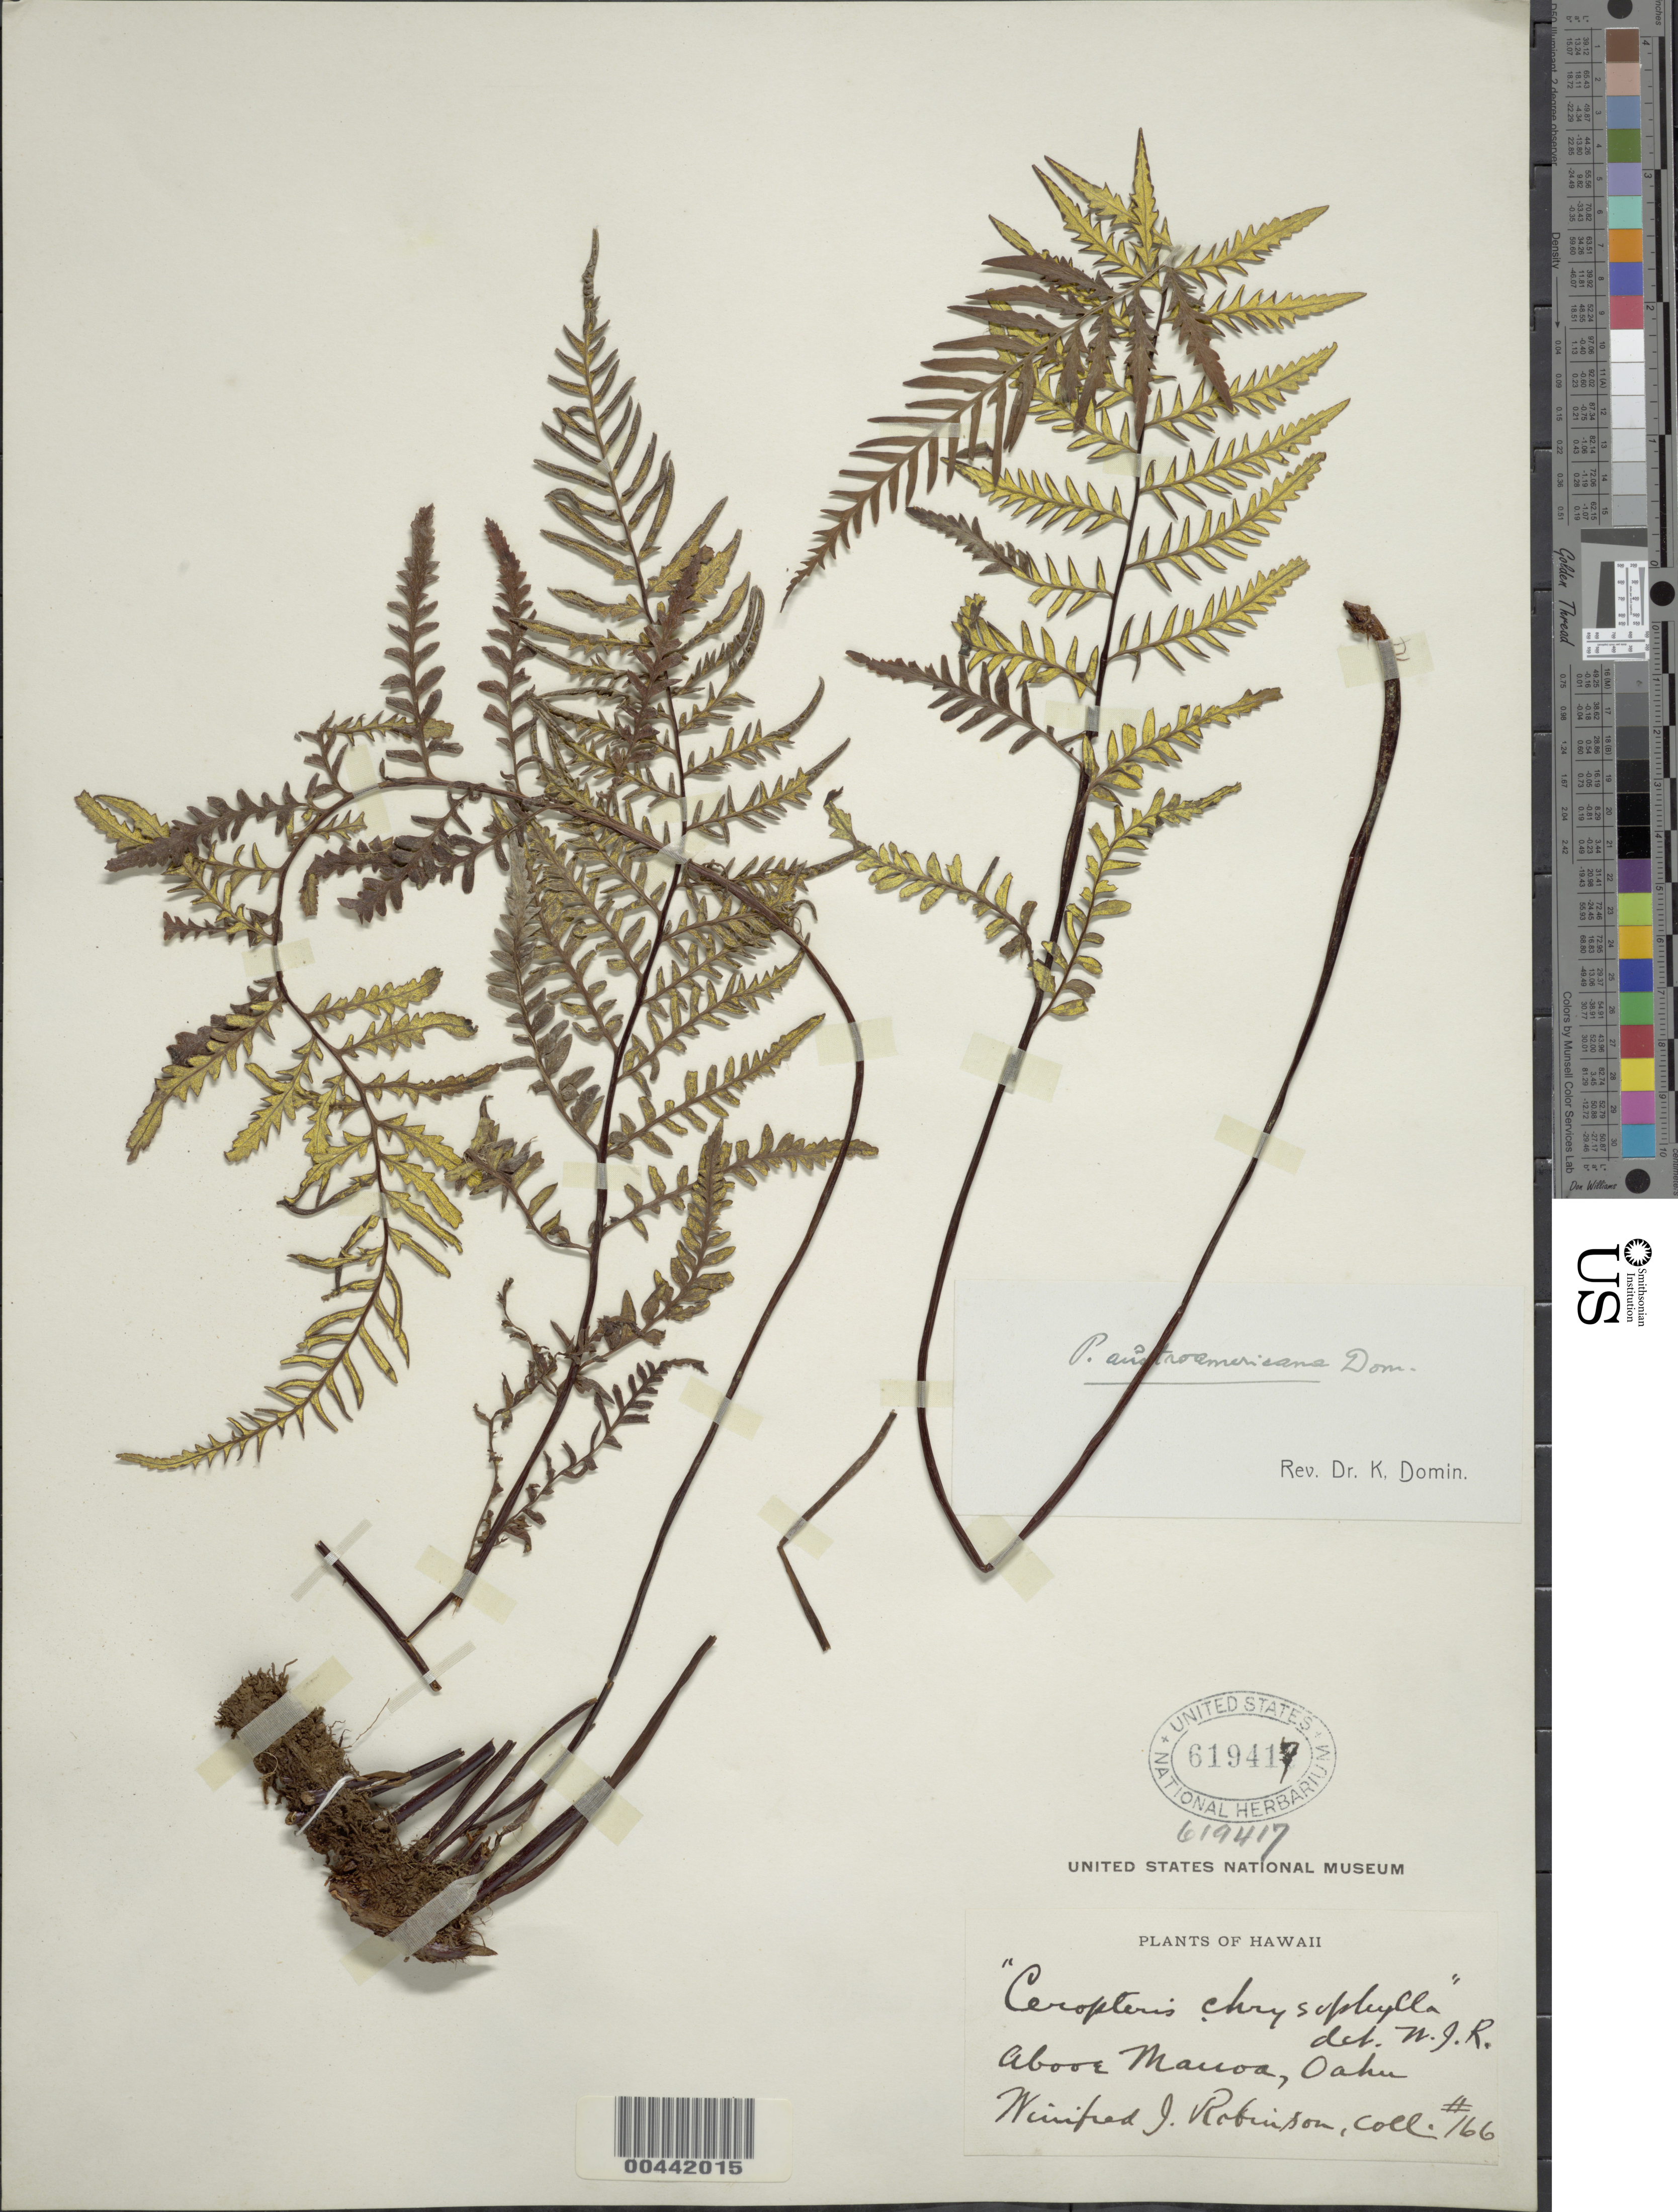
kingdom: Plantae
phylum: Tracheophyta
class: Polypodiopsida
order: Polypodiales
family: Pteridaceae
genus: Pityrogramma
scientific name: Pityrogramma austroamericana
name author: Domin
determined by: Domin, K.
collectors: W. J. Robinson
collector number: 166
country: United States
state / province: Hawaii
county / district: Honolulu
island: Oahu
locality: Above Manoa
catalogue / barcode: US 619417